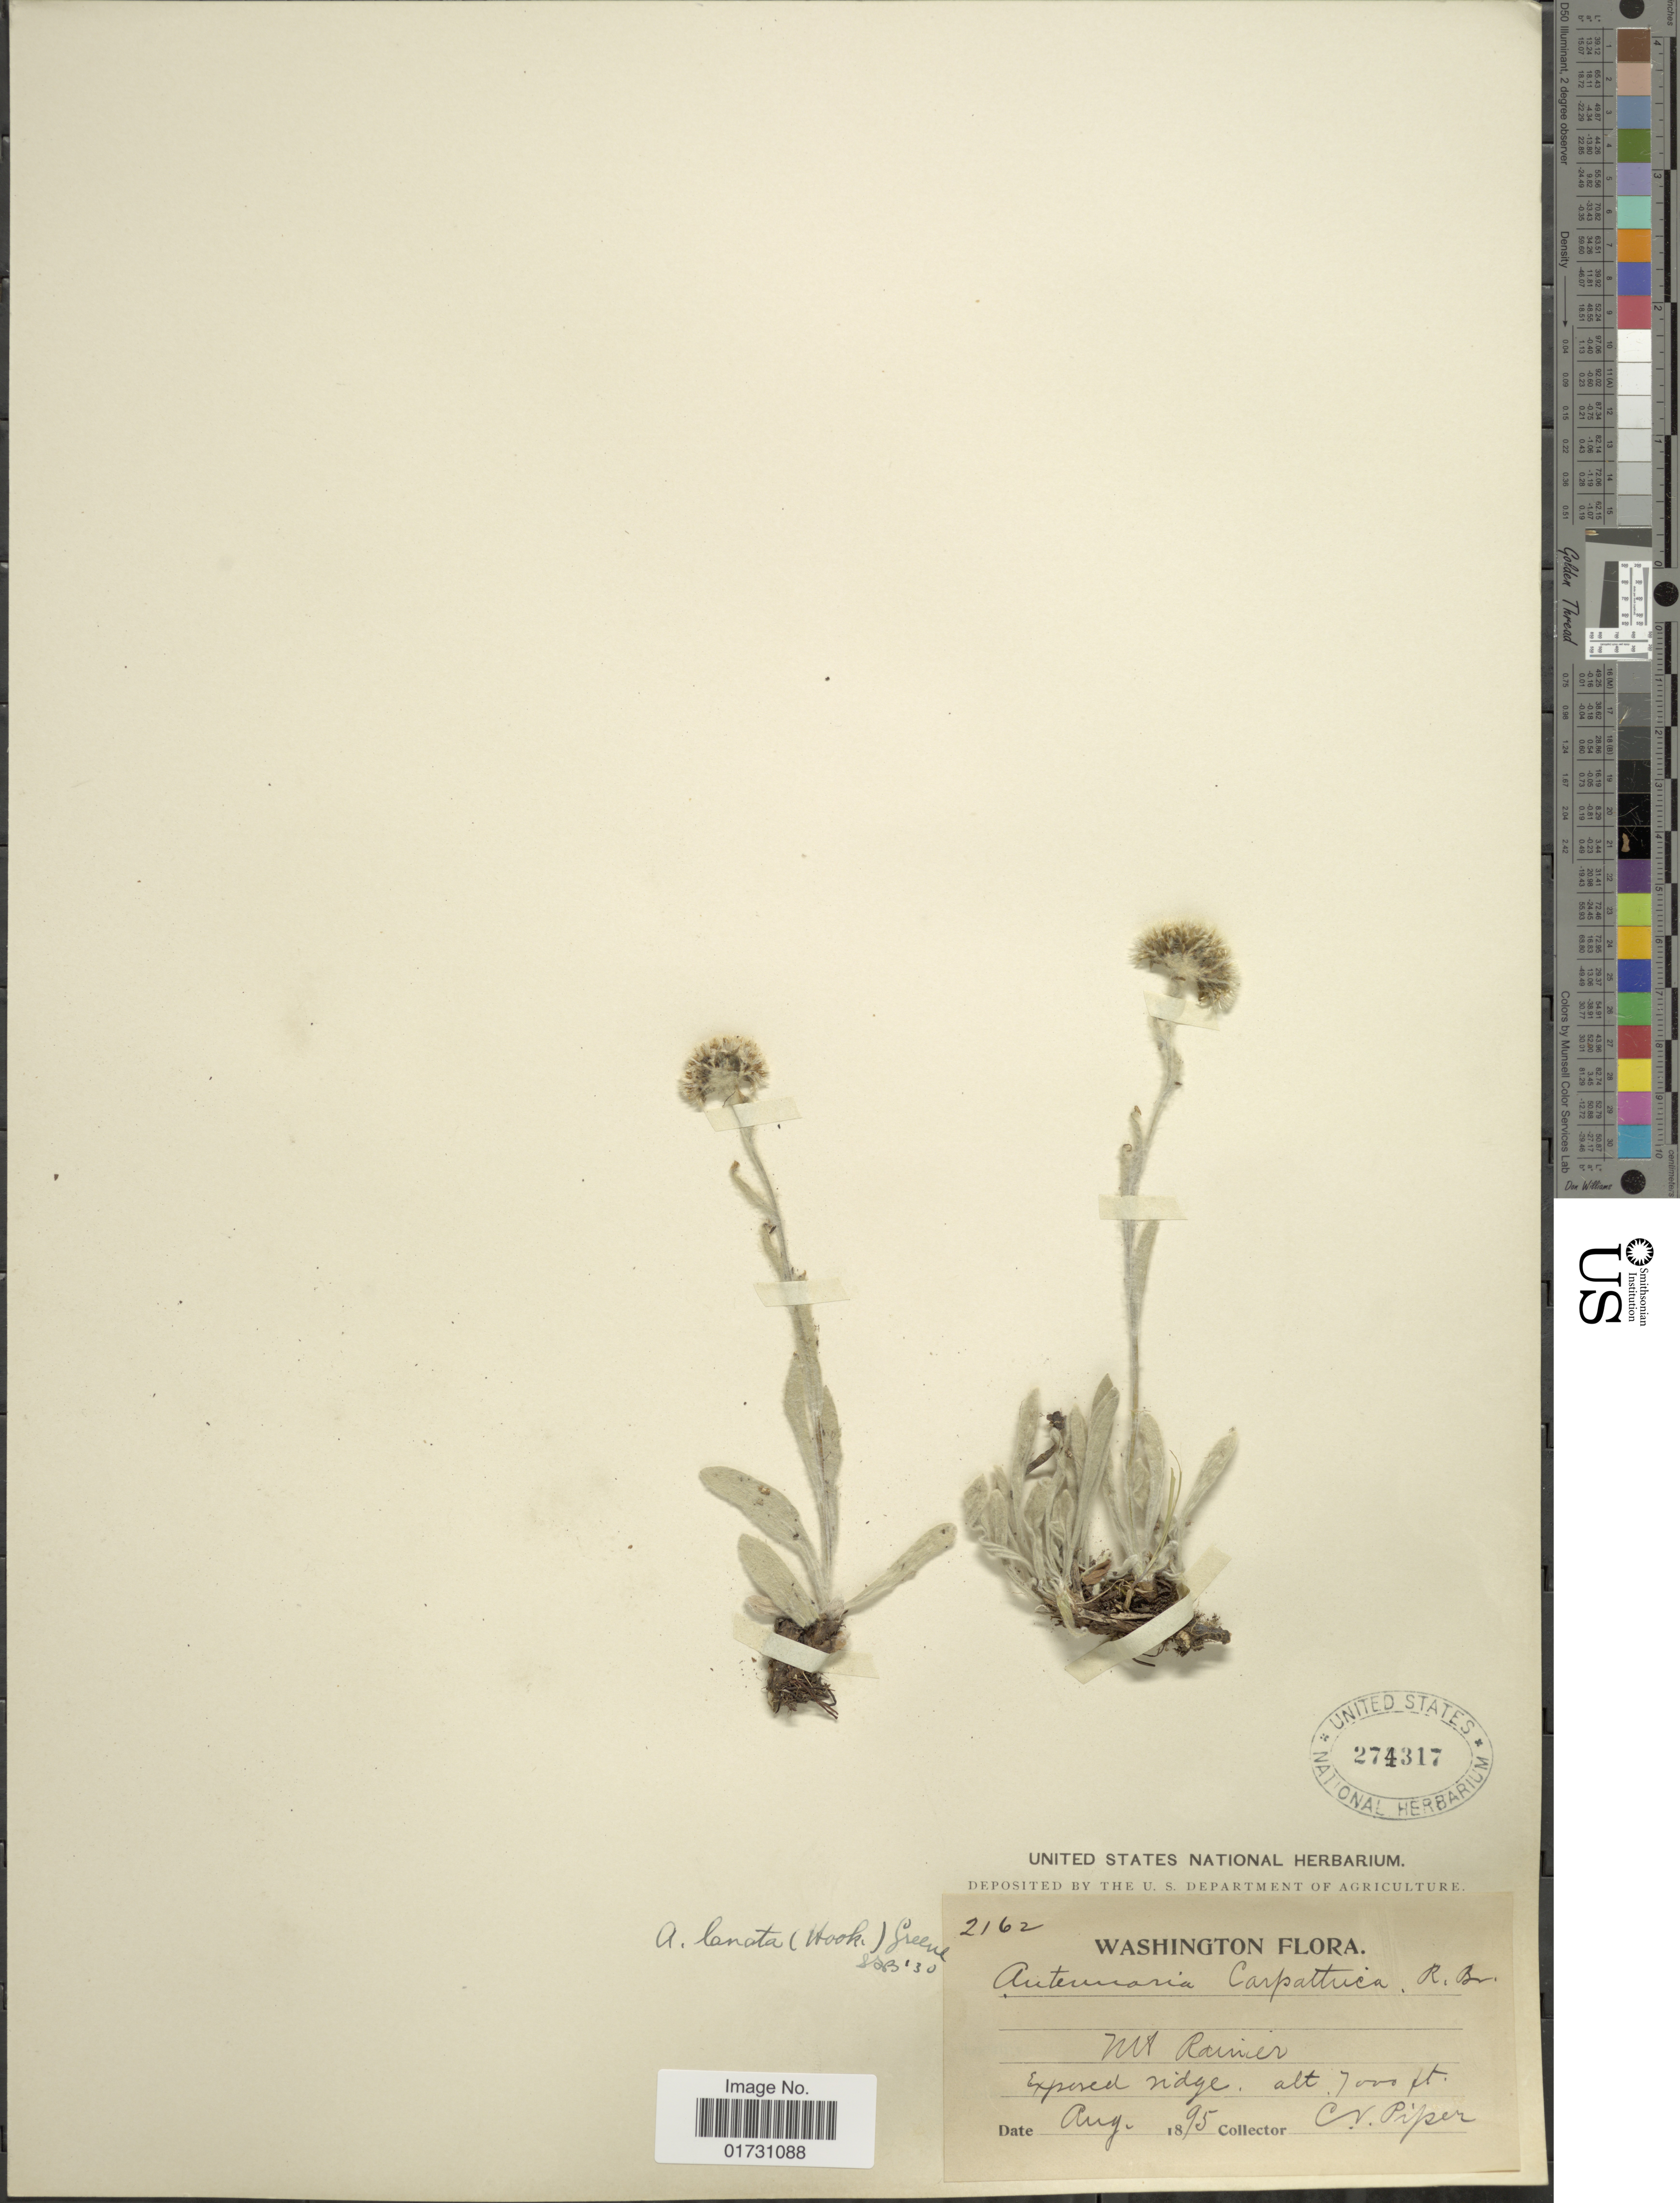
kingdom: Plantae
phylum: Tracheophyta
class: Magnoliopsida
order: Asterales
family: Asteraceae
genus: Antennaria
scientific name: Antennaria lanata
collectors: C. V. Piper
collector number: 2162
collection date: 1895-08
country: United States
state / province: Washington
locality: Mt. Rainier, Expered Ridge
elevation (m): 2134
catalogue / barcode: US 274317